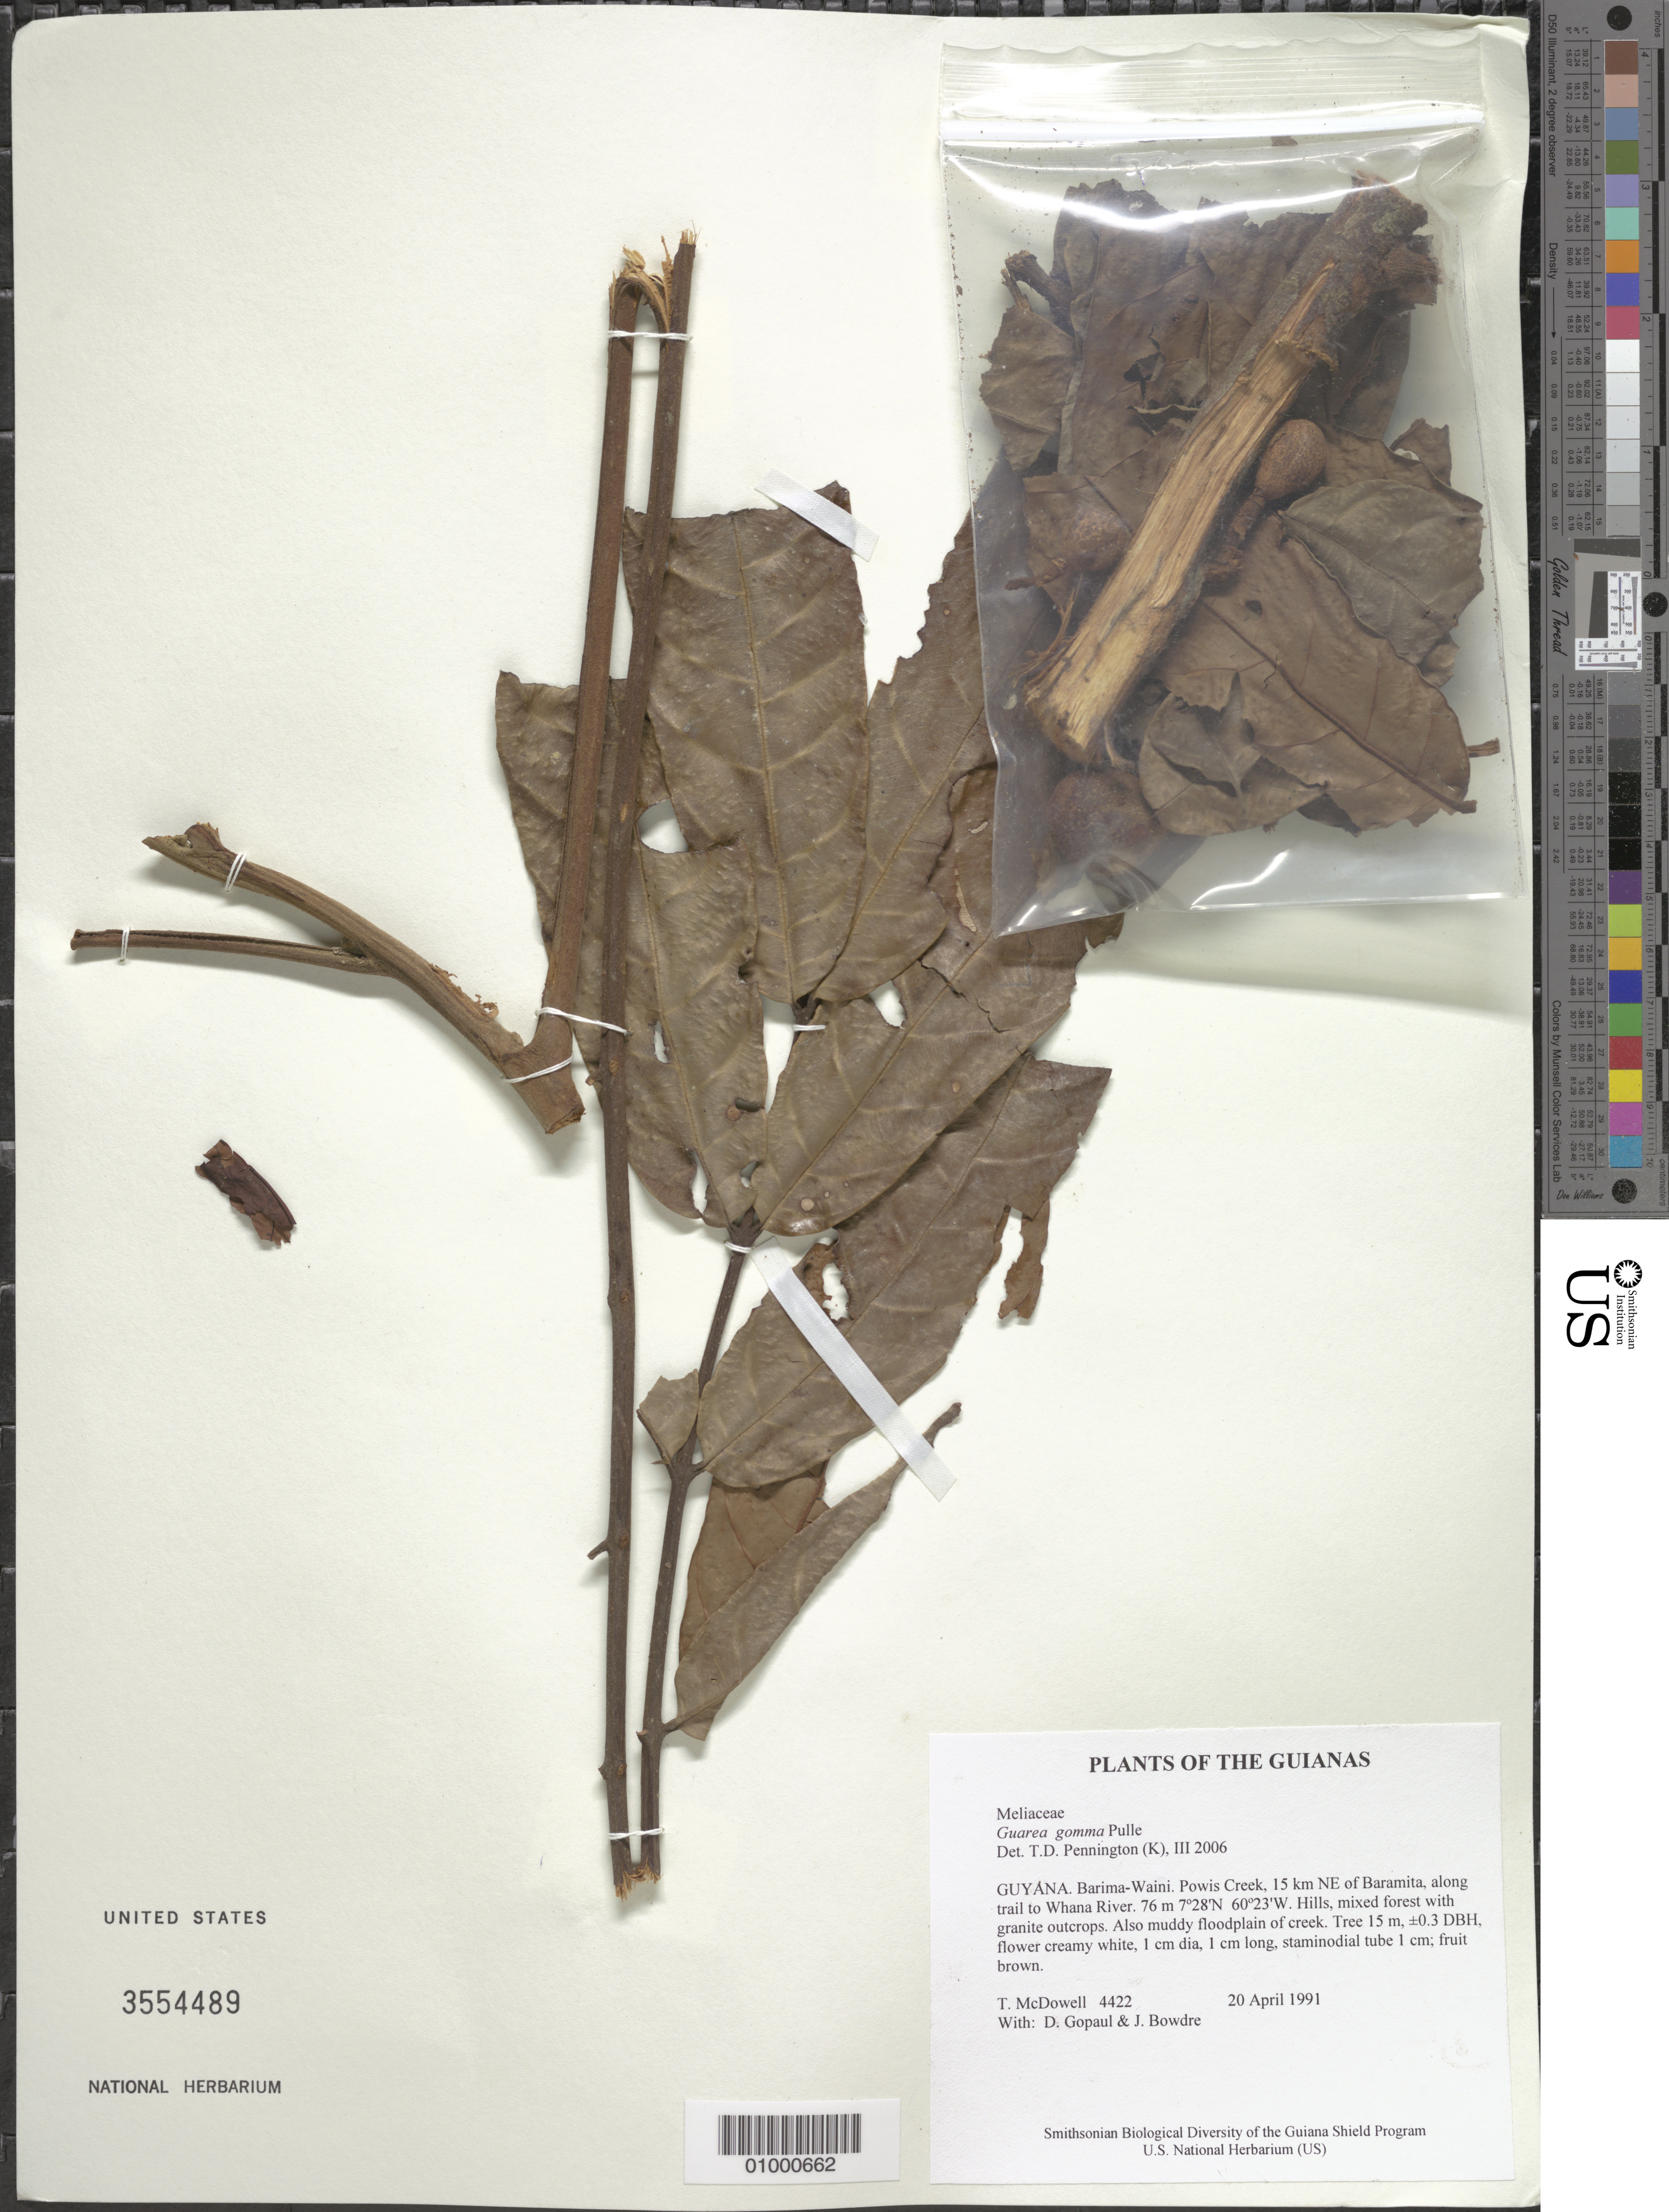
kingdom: Plantae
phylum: Tracheophyta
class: Magnoliopsida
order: Sapindales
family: Meliaceae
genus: Guarea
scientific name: Guarea gomma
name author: Pulle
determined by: Pennington, T. D., (K)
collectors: T. McDowell, D. Gopaul & J. Bowdre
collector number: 4422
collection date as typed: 20 April 1991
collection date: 1991-04-20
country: Guyana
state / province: Barima-Waini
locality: Powis Creek, 15 km NE of Baramita, along trail to Whana River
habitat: Hills, mixed forest with granite outcrops. Also muddy floodplain of creek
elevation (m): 76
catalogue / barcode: US 3554489